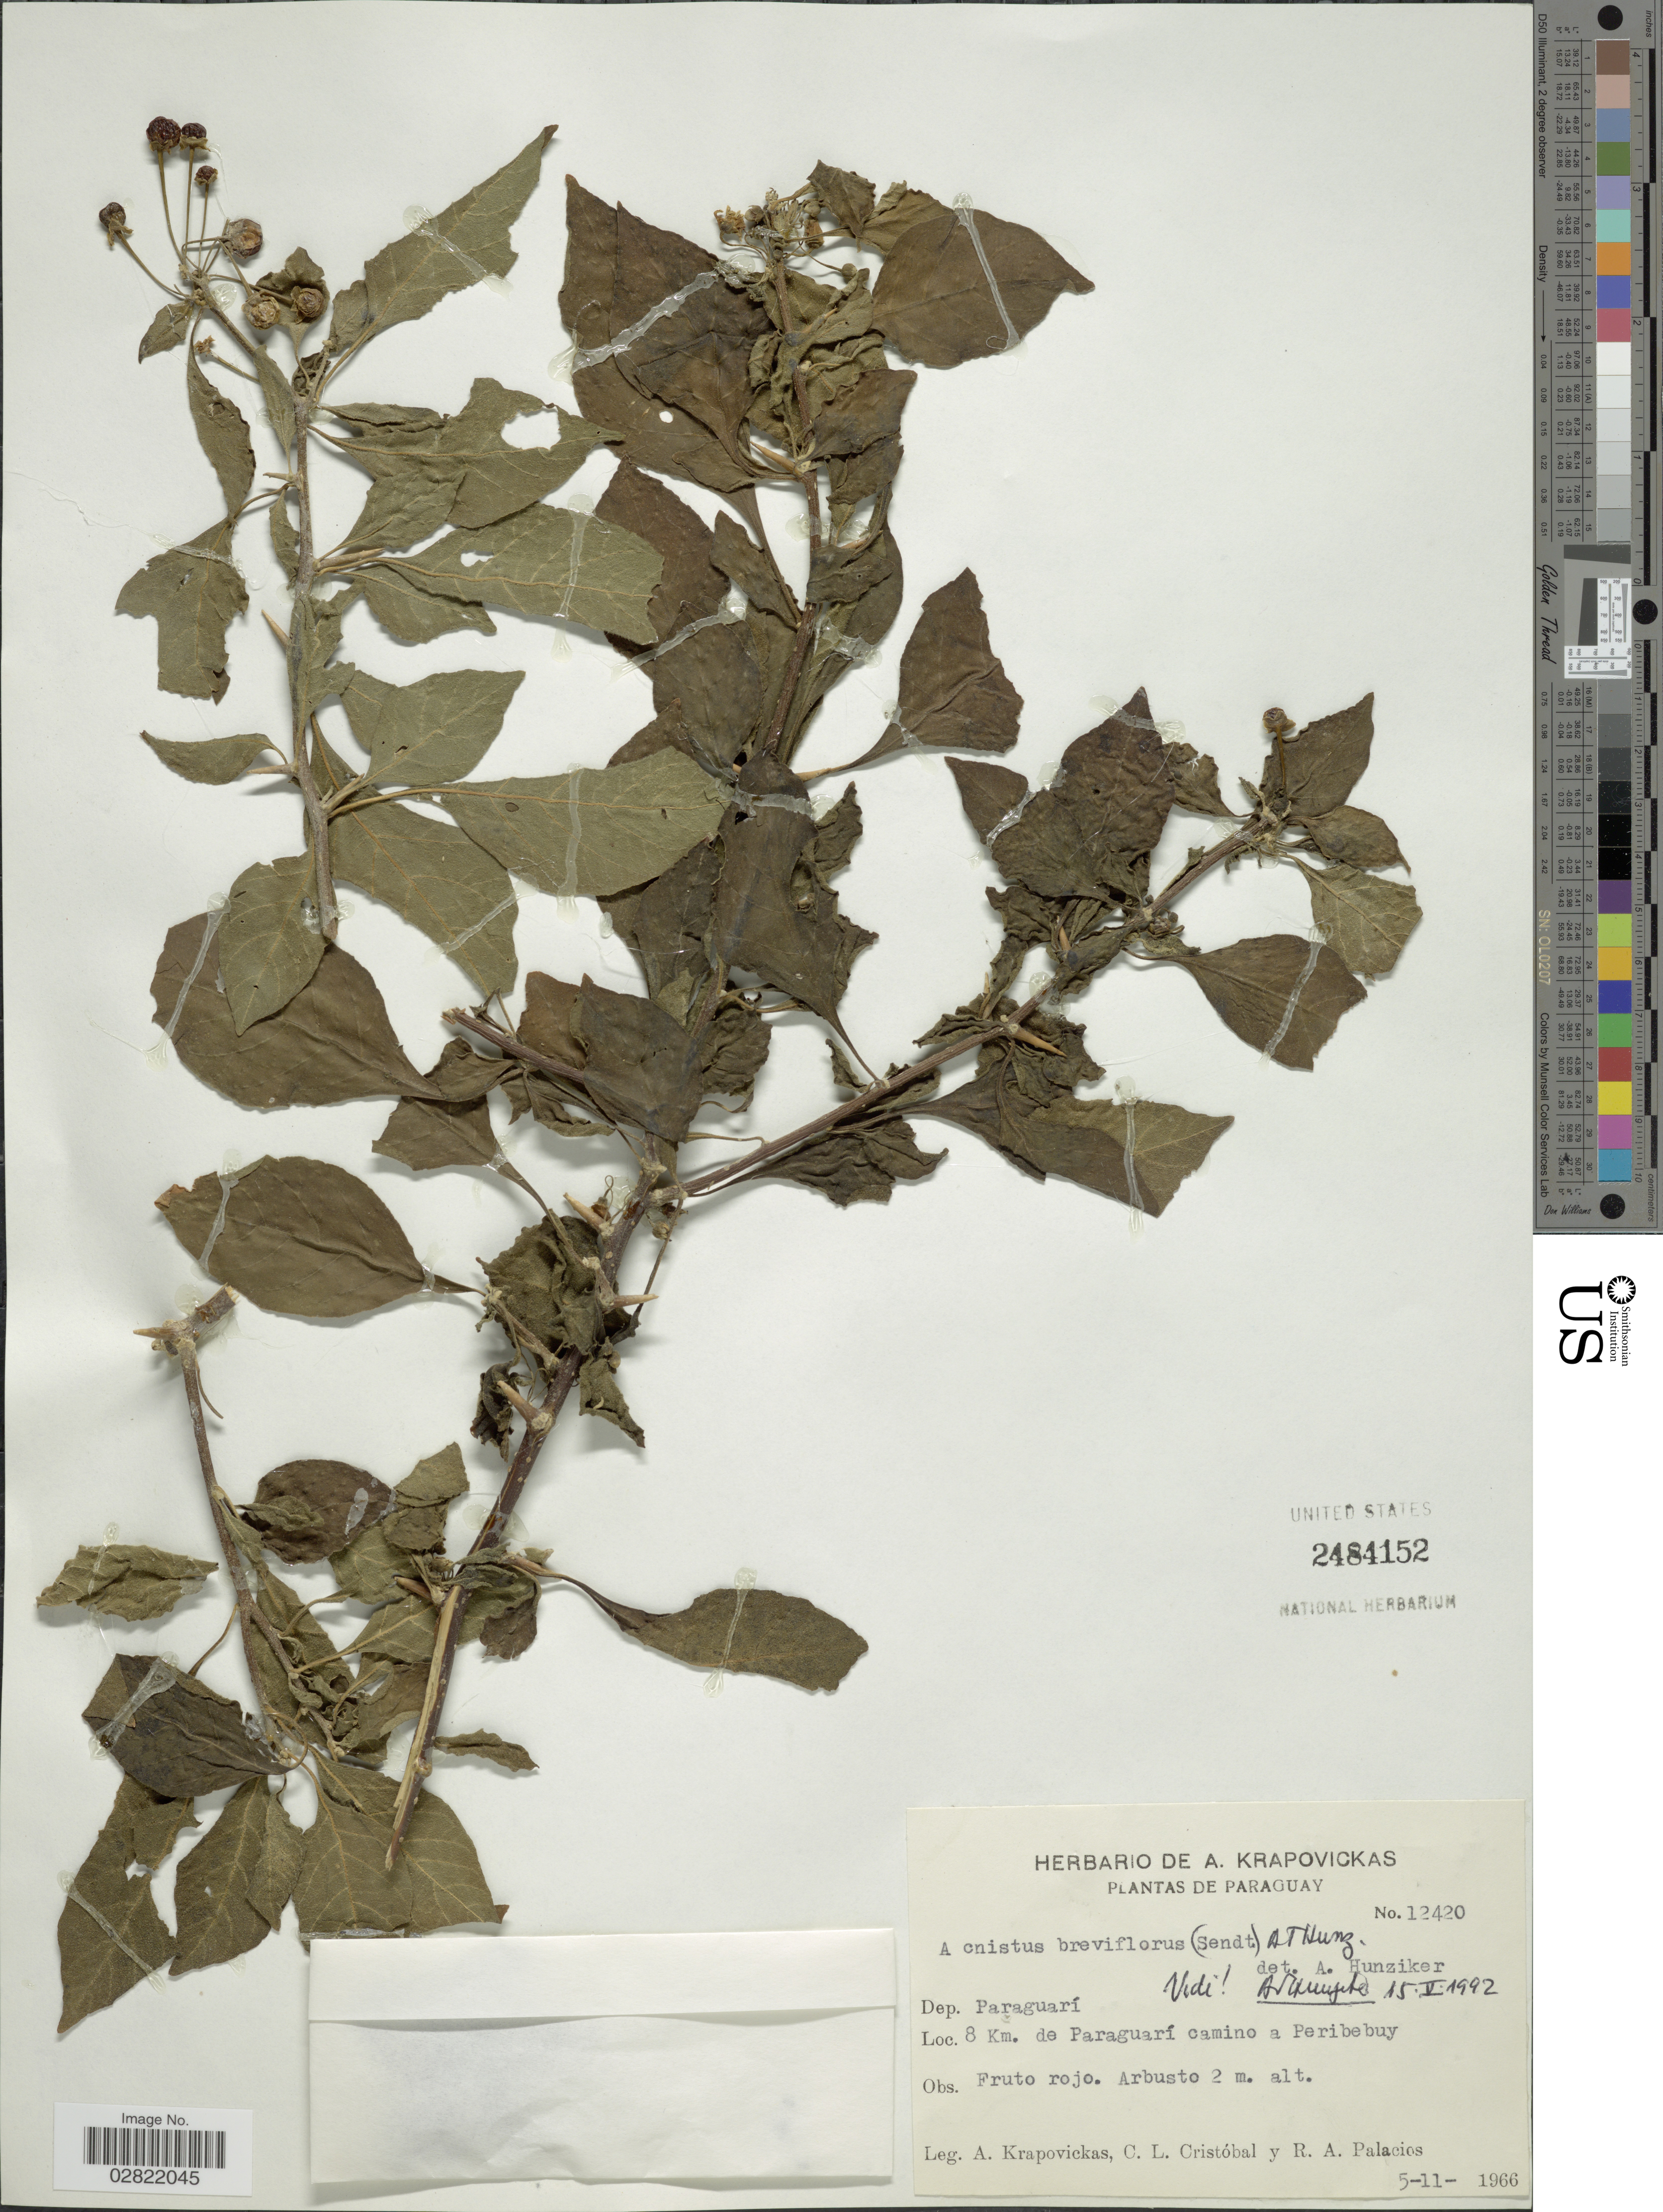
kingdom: Plantae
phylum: Tracheophyta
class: Magnoliopsida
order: Solanales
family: Solanaceae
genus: Vassobia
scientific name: Vassobia breviflora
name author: (Sendt.) Hunz.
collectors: A. Krapovickas, C. L. Cristóbal & R. Palacios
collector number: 12420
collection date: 1966-11-05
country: Paraguay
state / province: Paraguari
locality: Dep. Paraguarí, 8 Km. de Paraguarí camino a Peribebuy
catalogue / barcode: US 2484152